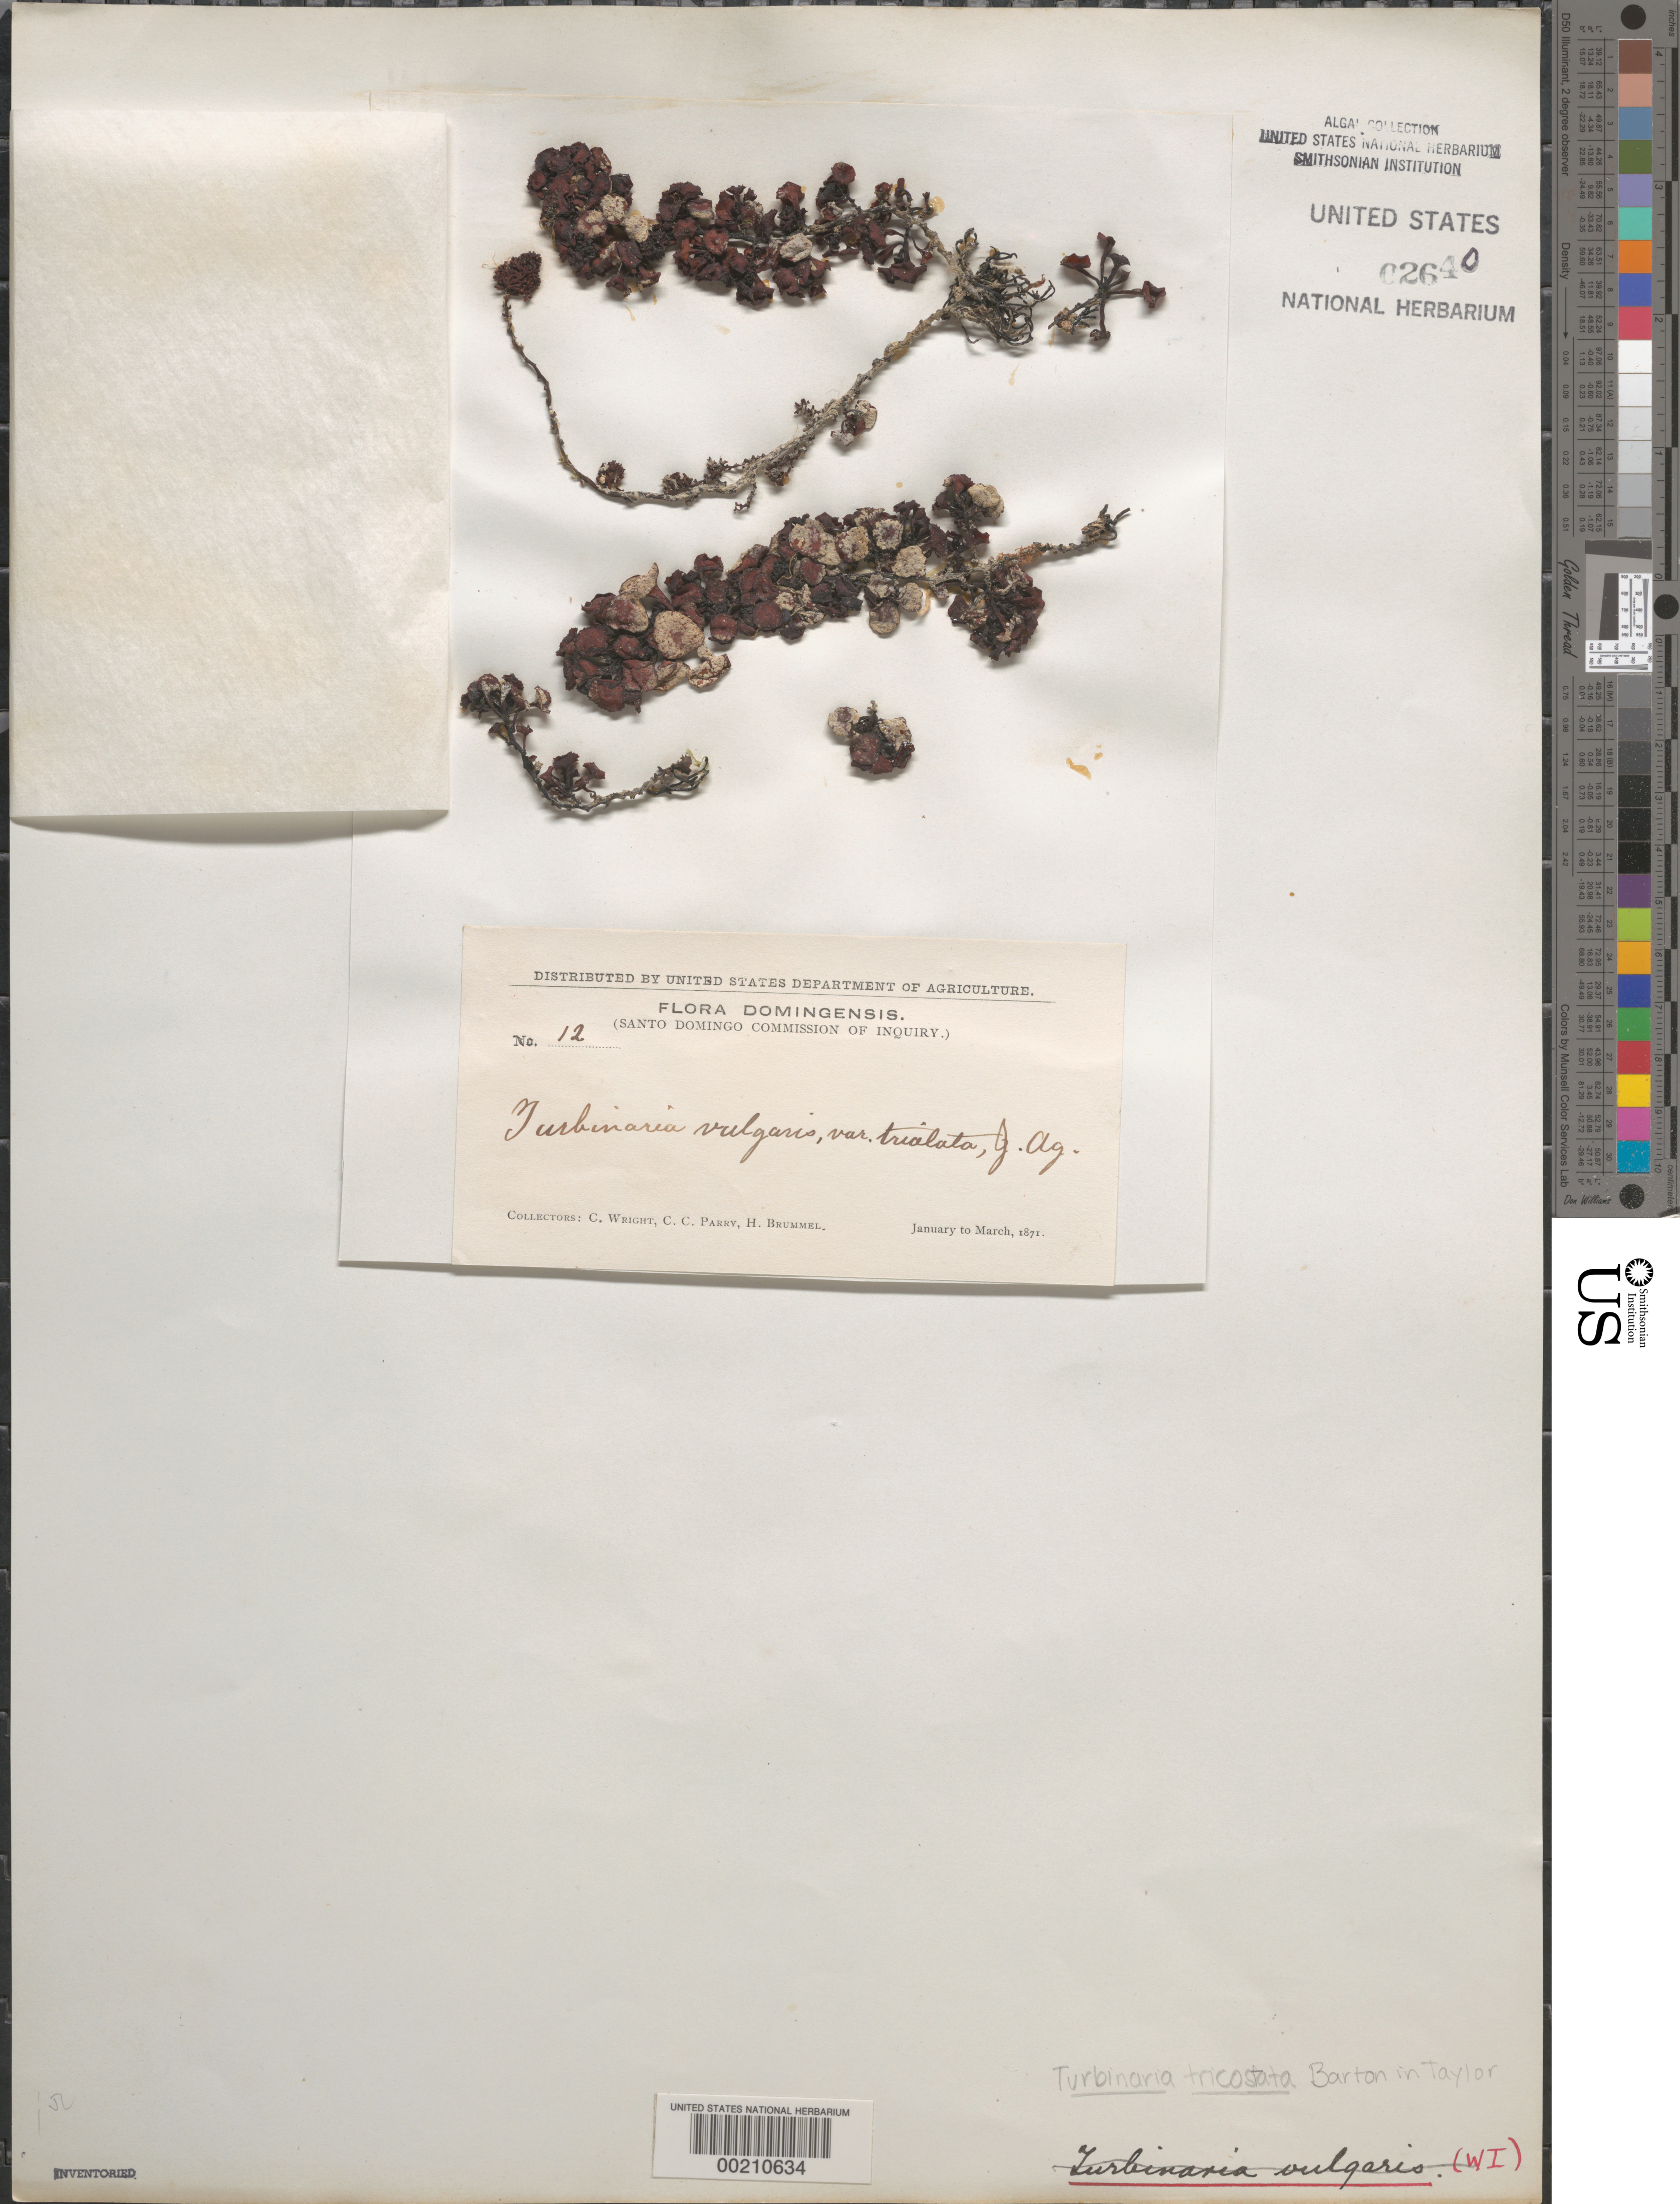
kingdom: Chromista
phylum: Ochrophyta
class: Phaeophyceae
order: Fucales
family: Sargassaceae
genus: Turbinaria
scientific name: Turbinaria tricostata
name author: E.S. Barton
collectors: C. Wright, C. C. Parry & H. Brummel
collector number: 12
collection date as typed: Jan 1871 to -- Mar 1871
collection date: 1871-01/1871-03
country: Dominican Republic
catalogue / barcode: US 2640